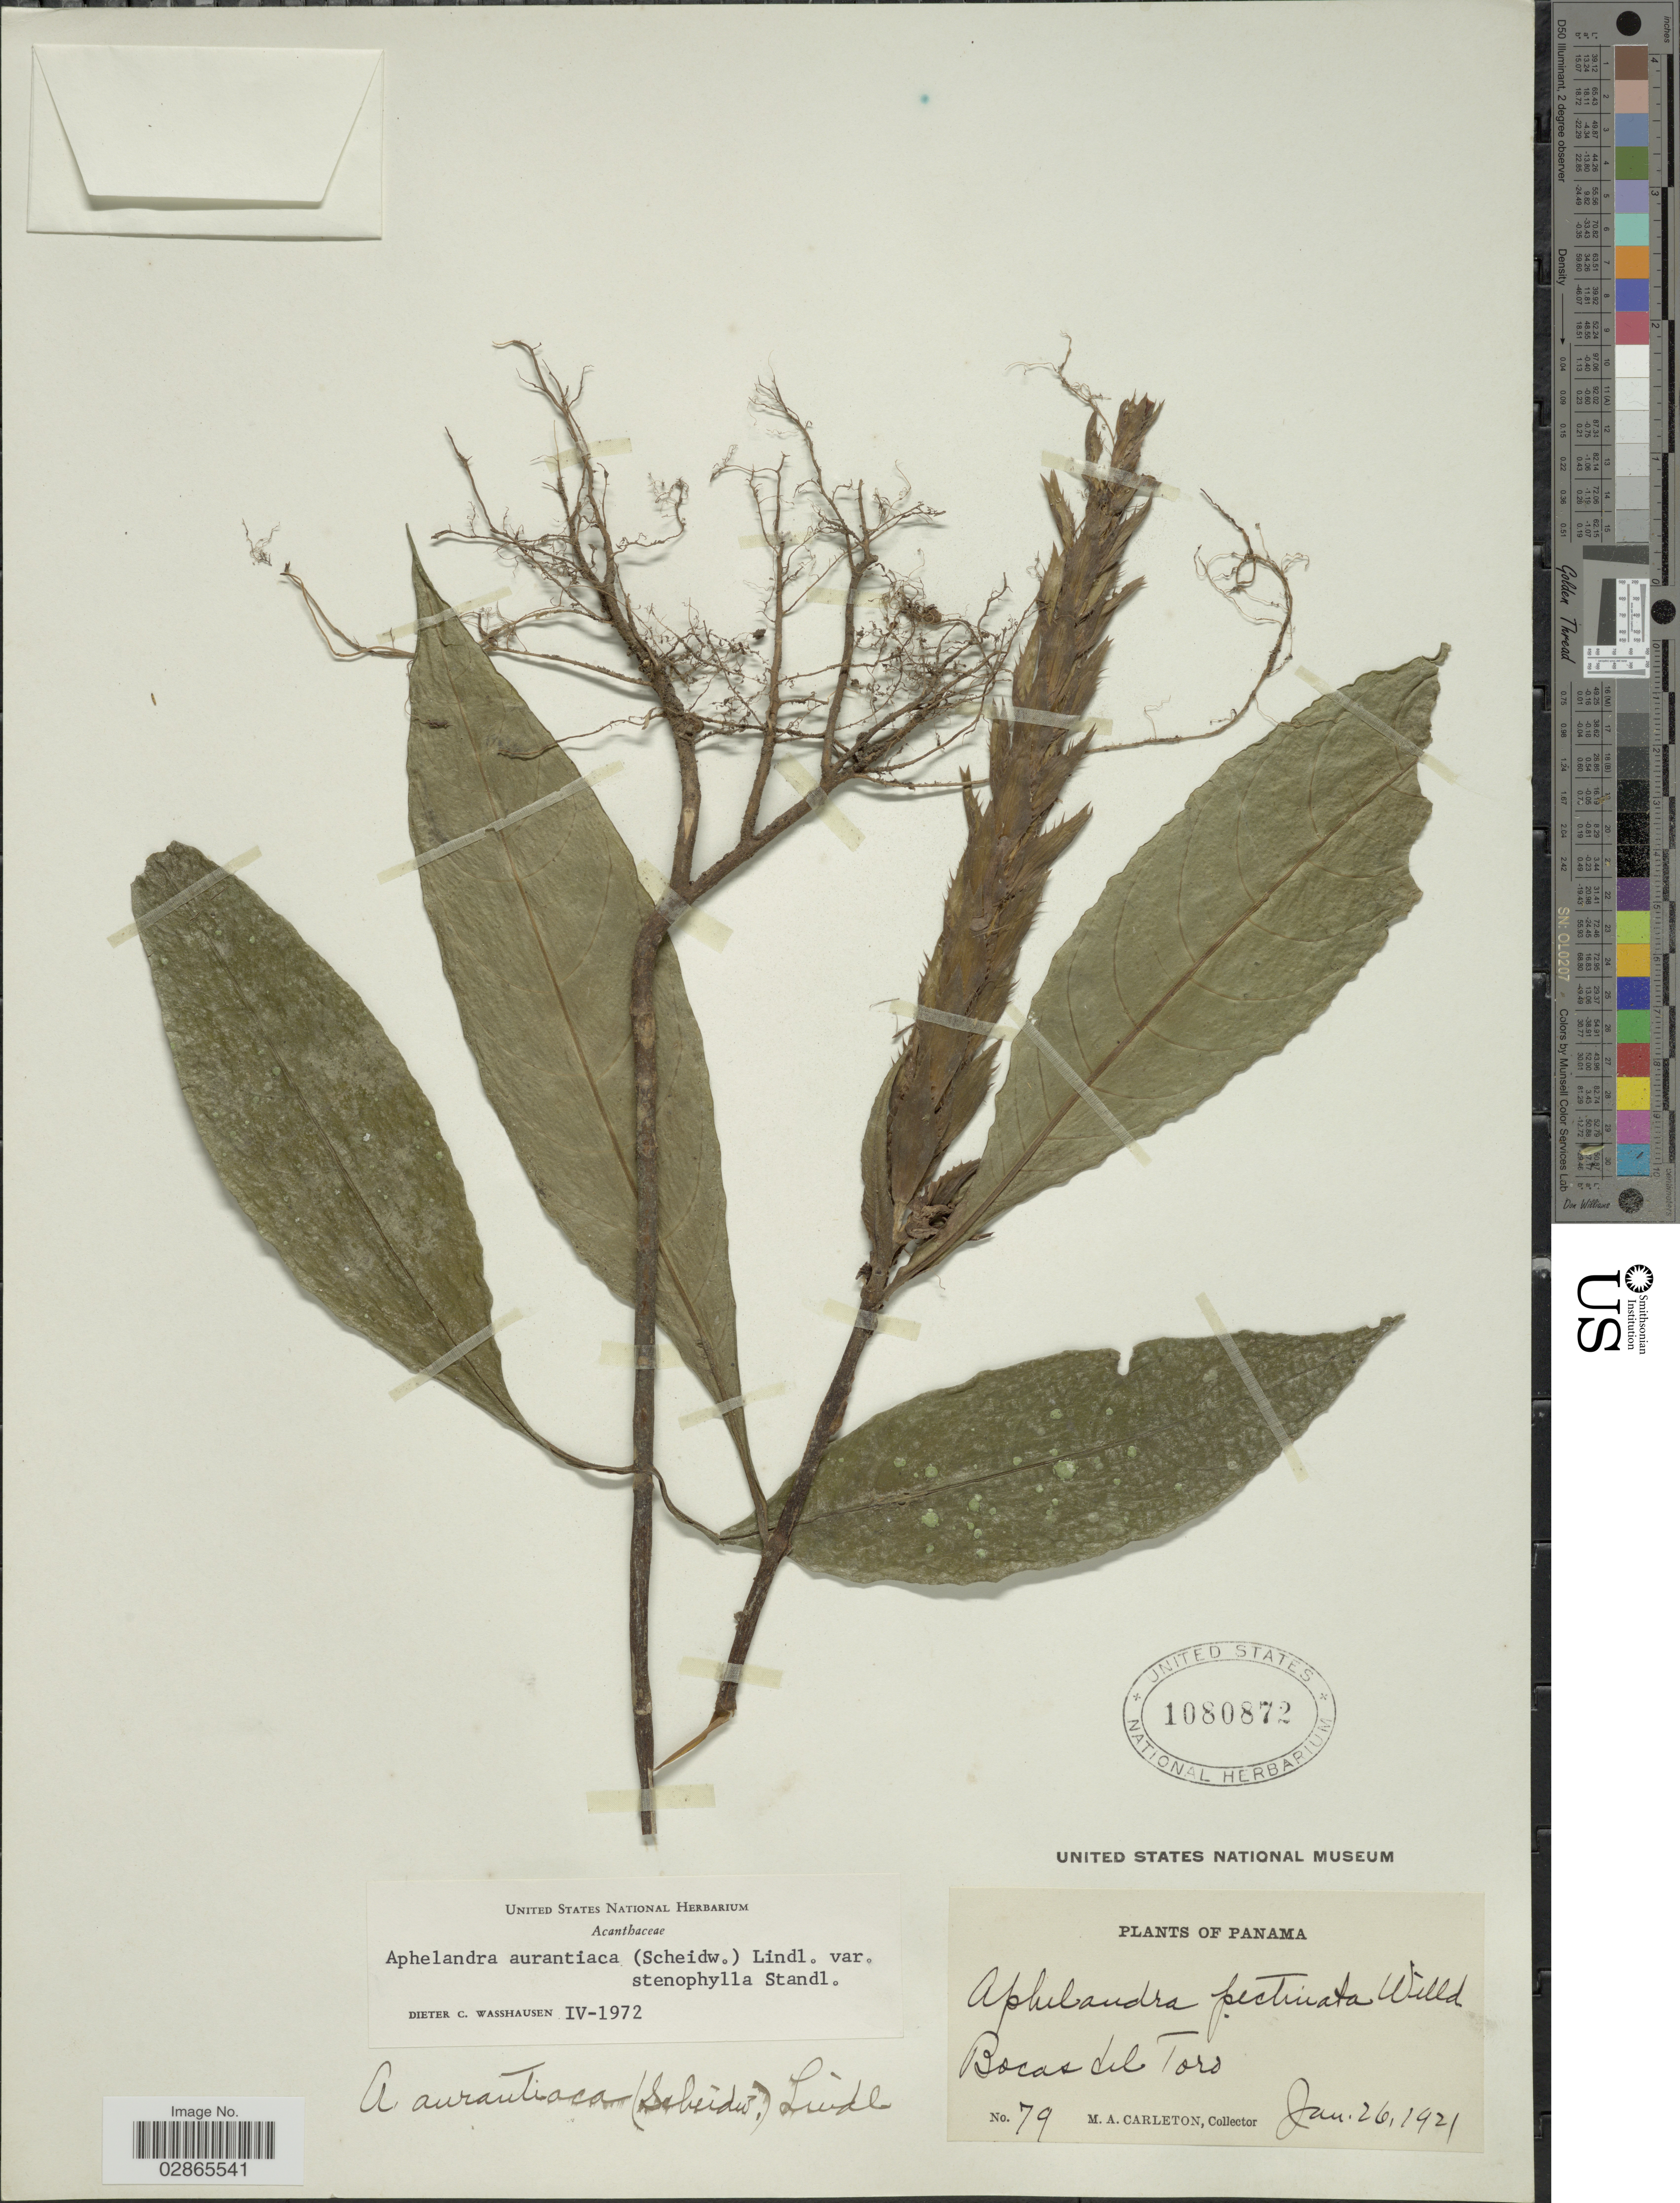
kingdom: Plantae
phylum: Tracheophyta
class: Magnoliopsida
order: Lamiales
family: Acanthaceae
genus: Aphelandra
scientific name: Aphelandra aurantiaca var. stenophylla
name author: Standl.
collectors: M. A. Carleton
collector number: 79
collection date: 1921-01-26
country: Panama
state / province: Bocas del Toro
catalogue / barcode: US 1080872